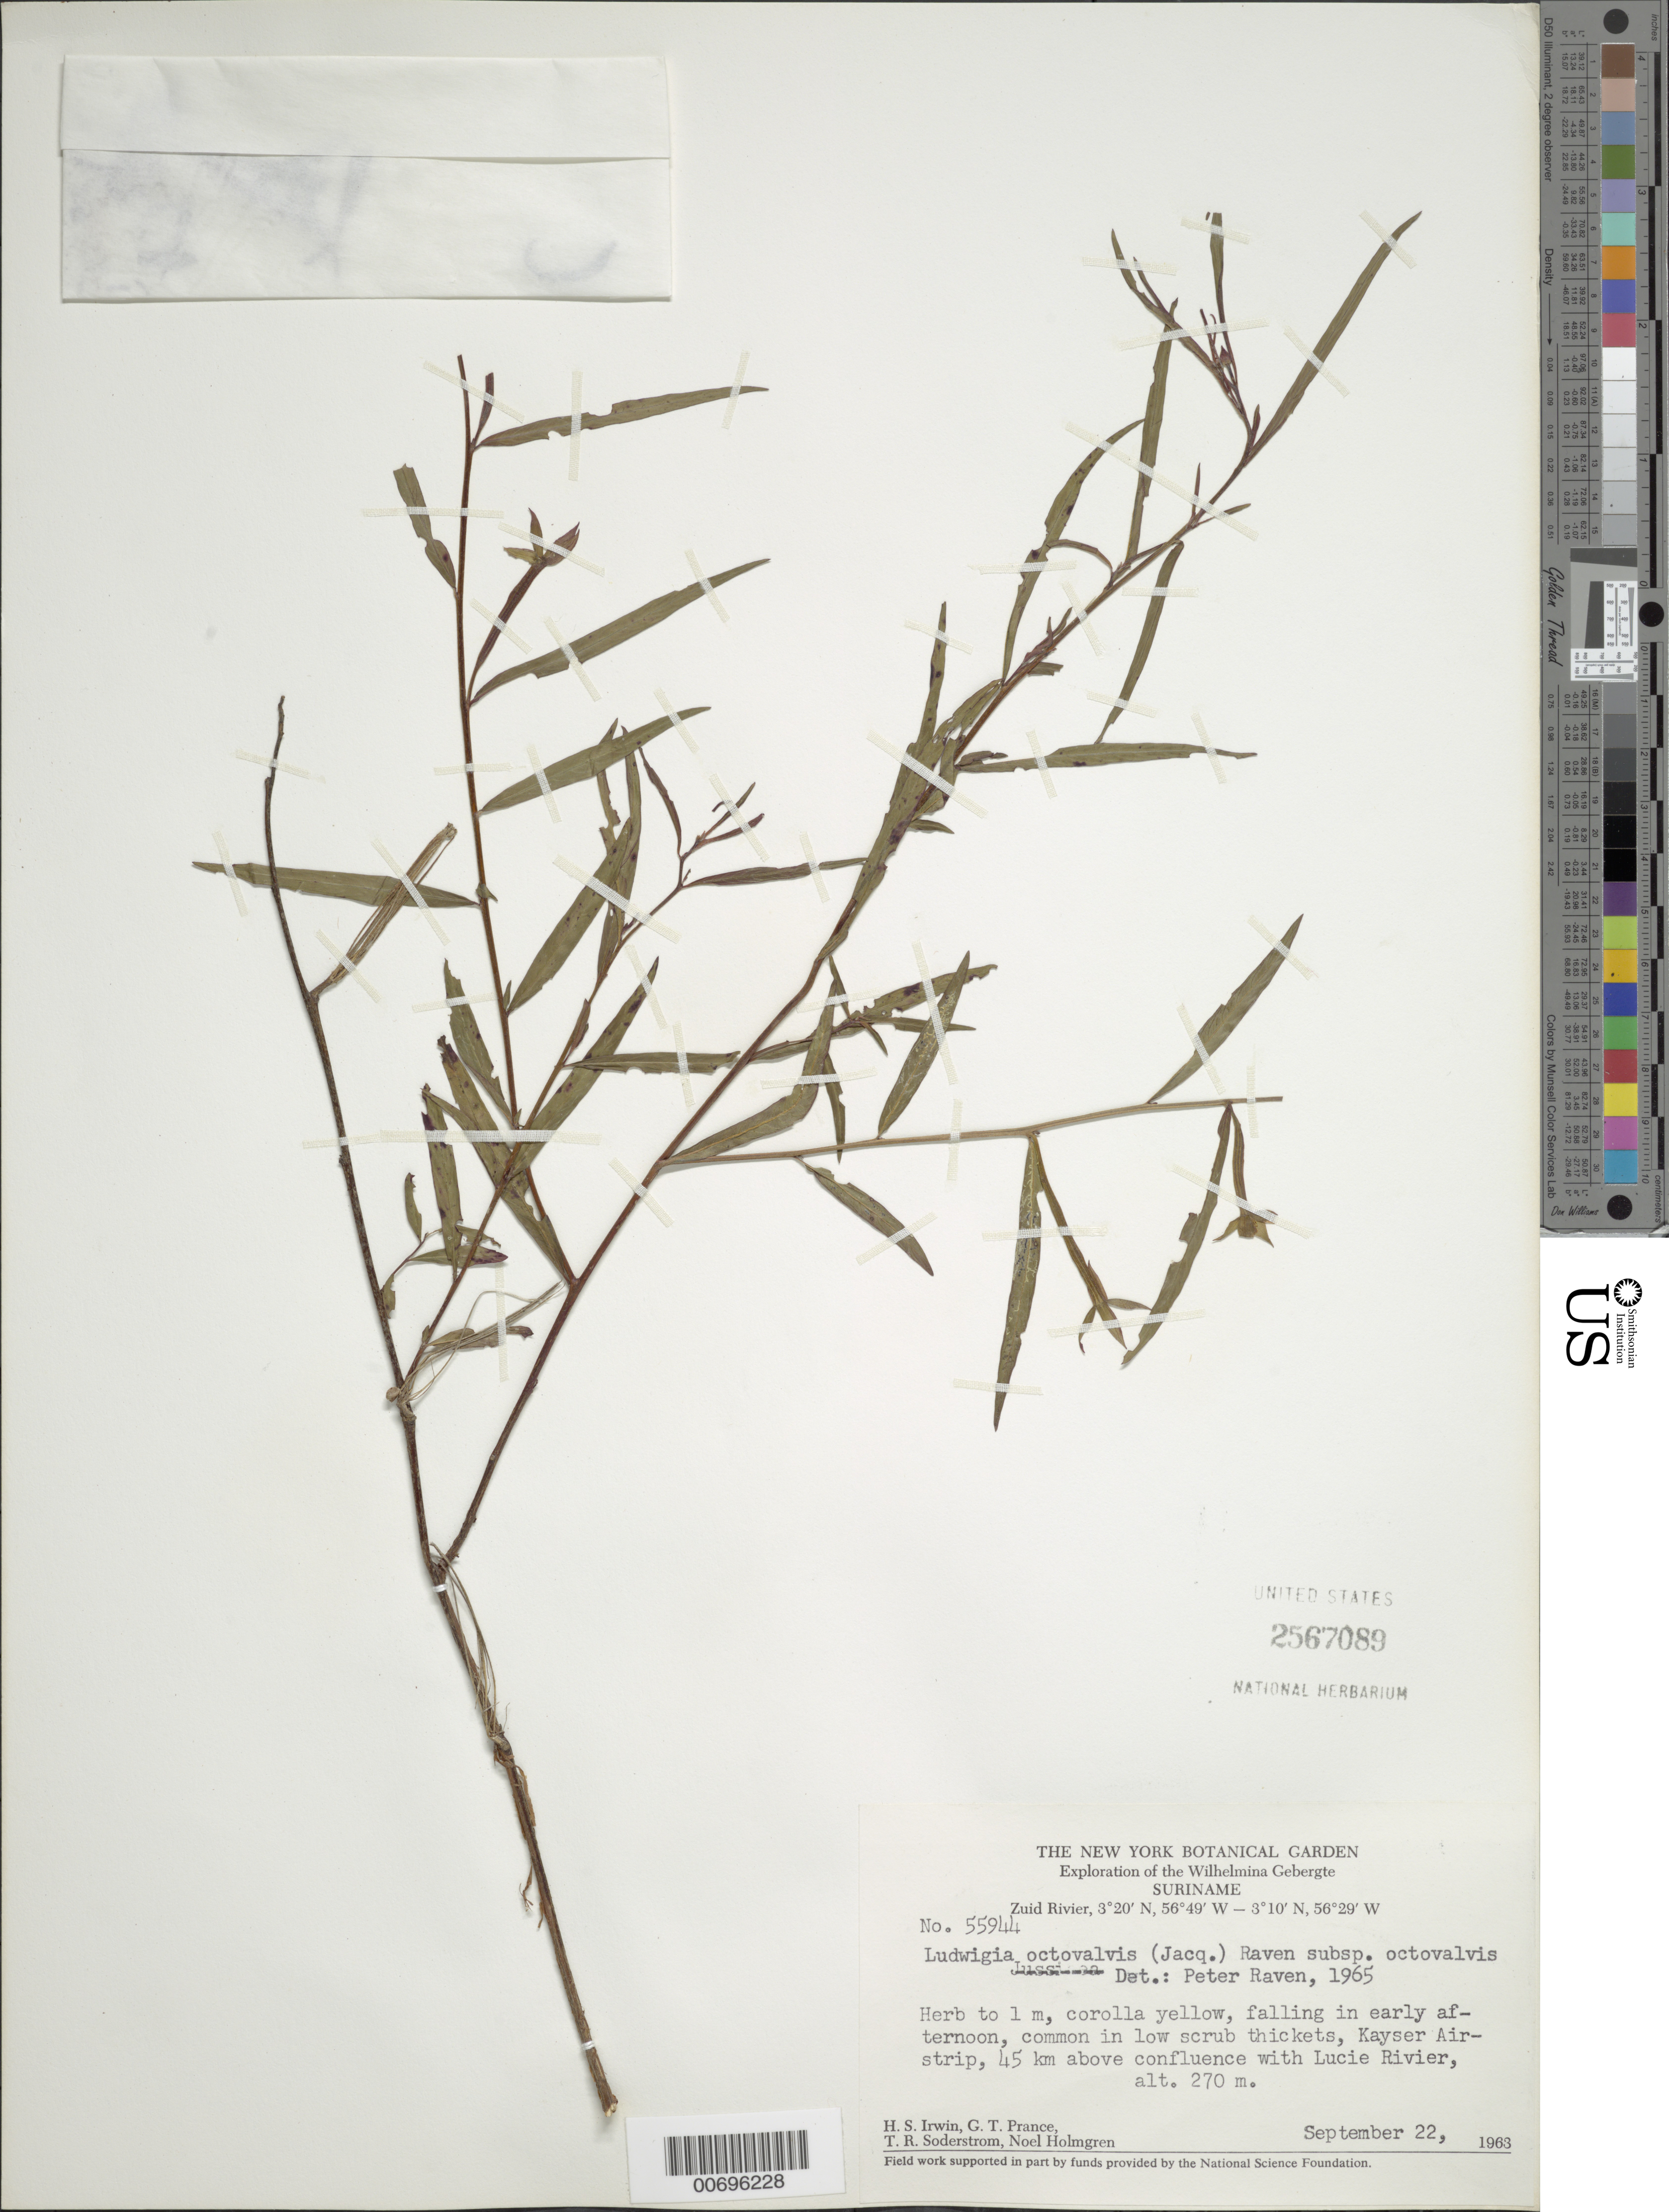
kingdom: Plantae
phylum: Tracheophyta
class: Magnoliopsida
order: Myrtales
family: Onagraceae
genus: Ludwigia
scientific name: Ludwigia octovalvis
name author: (Jacq.) P.H. Raven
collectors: H. Irwin, G. T. Prance, T. R. Soderstrom & N. H. Holmgren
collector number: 55944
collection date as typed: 22-Sep-63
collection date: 1963-09-22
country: Suriname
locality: Kayser Airstrip, Zuid R., 45 km above confl. with Lucie R., Wilhelmina Gebergte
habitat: In low scrub thickets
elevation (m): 270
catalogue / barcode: US 2567089